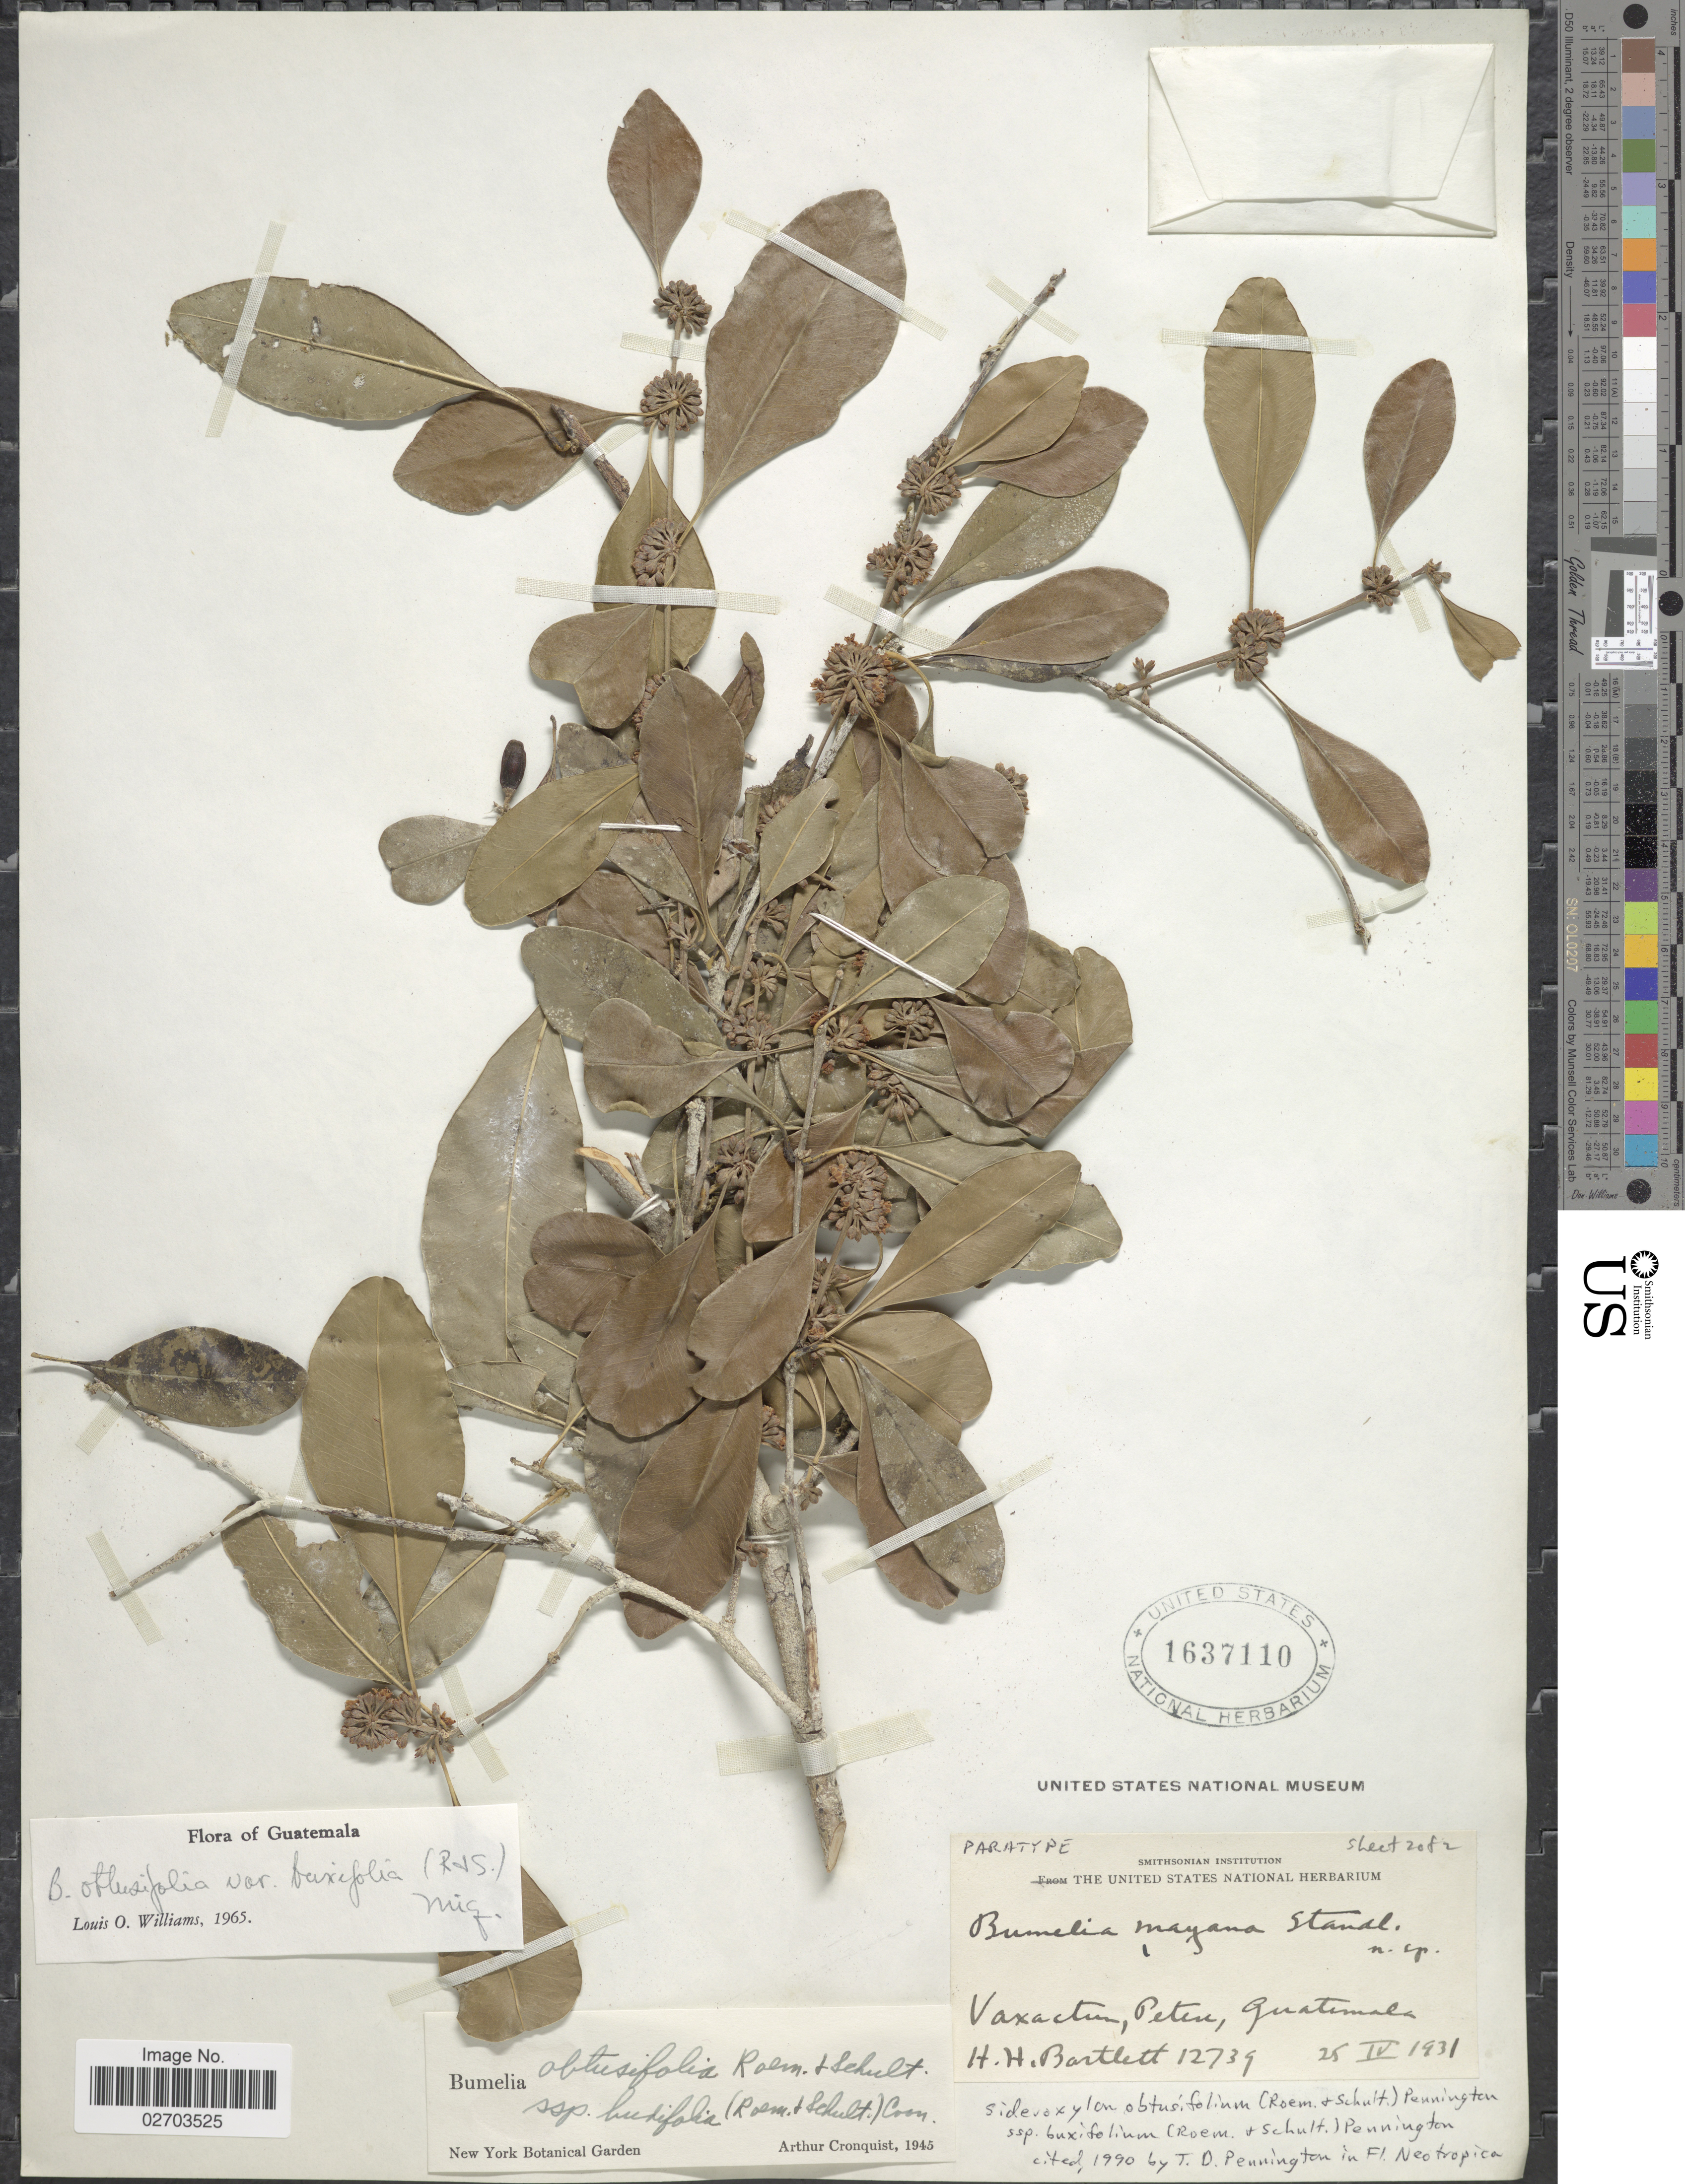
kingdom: Plantae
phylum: Tracheophyta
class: Magnoliopsida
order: Ericales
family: Sapotaceae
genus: Sideroxylon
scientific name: Sideroxylon obtusifolium subsp. buxifolium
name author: (Roem. & Schult.) T.D. Penn.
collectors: H. H. Bartlett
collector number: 12739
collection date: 1931-04-25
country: Guatemala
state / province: El Petén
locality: Vaxactun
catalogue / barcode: US 1637110